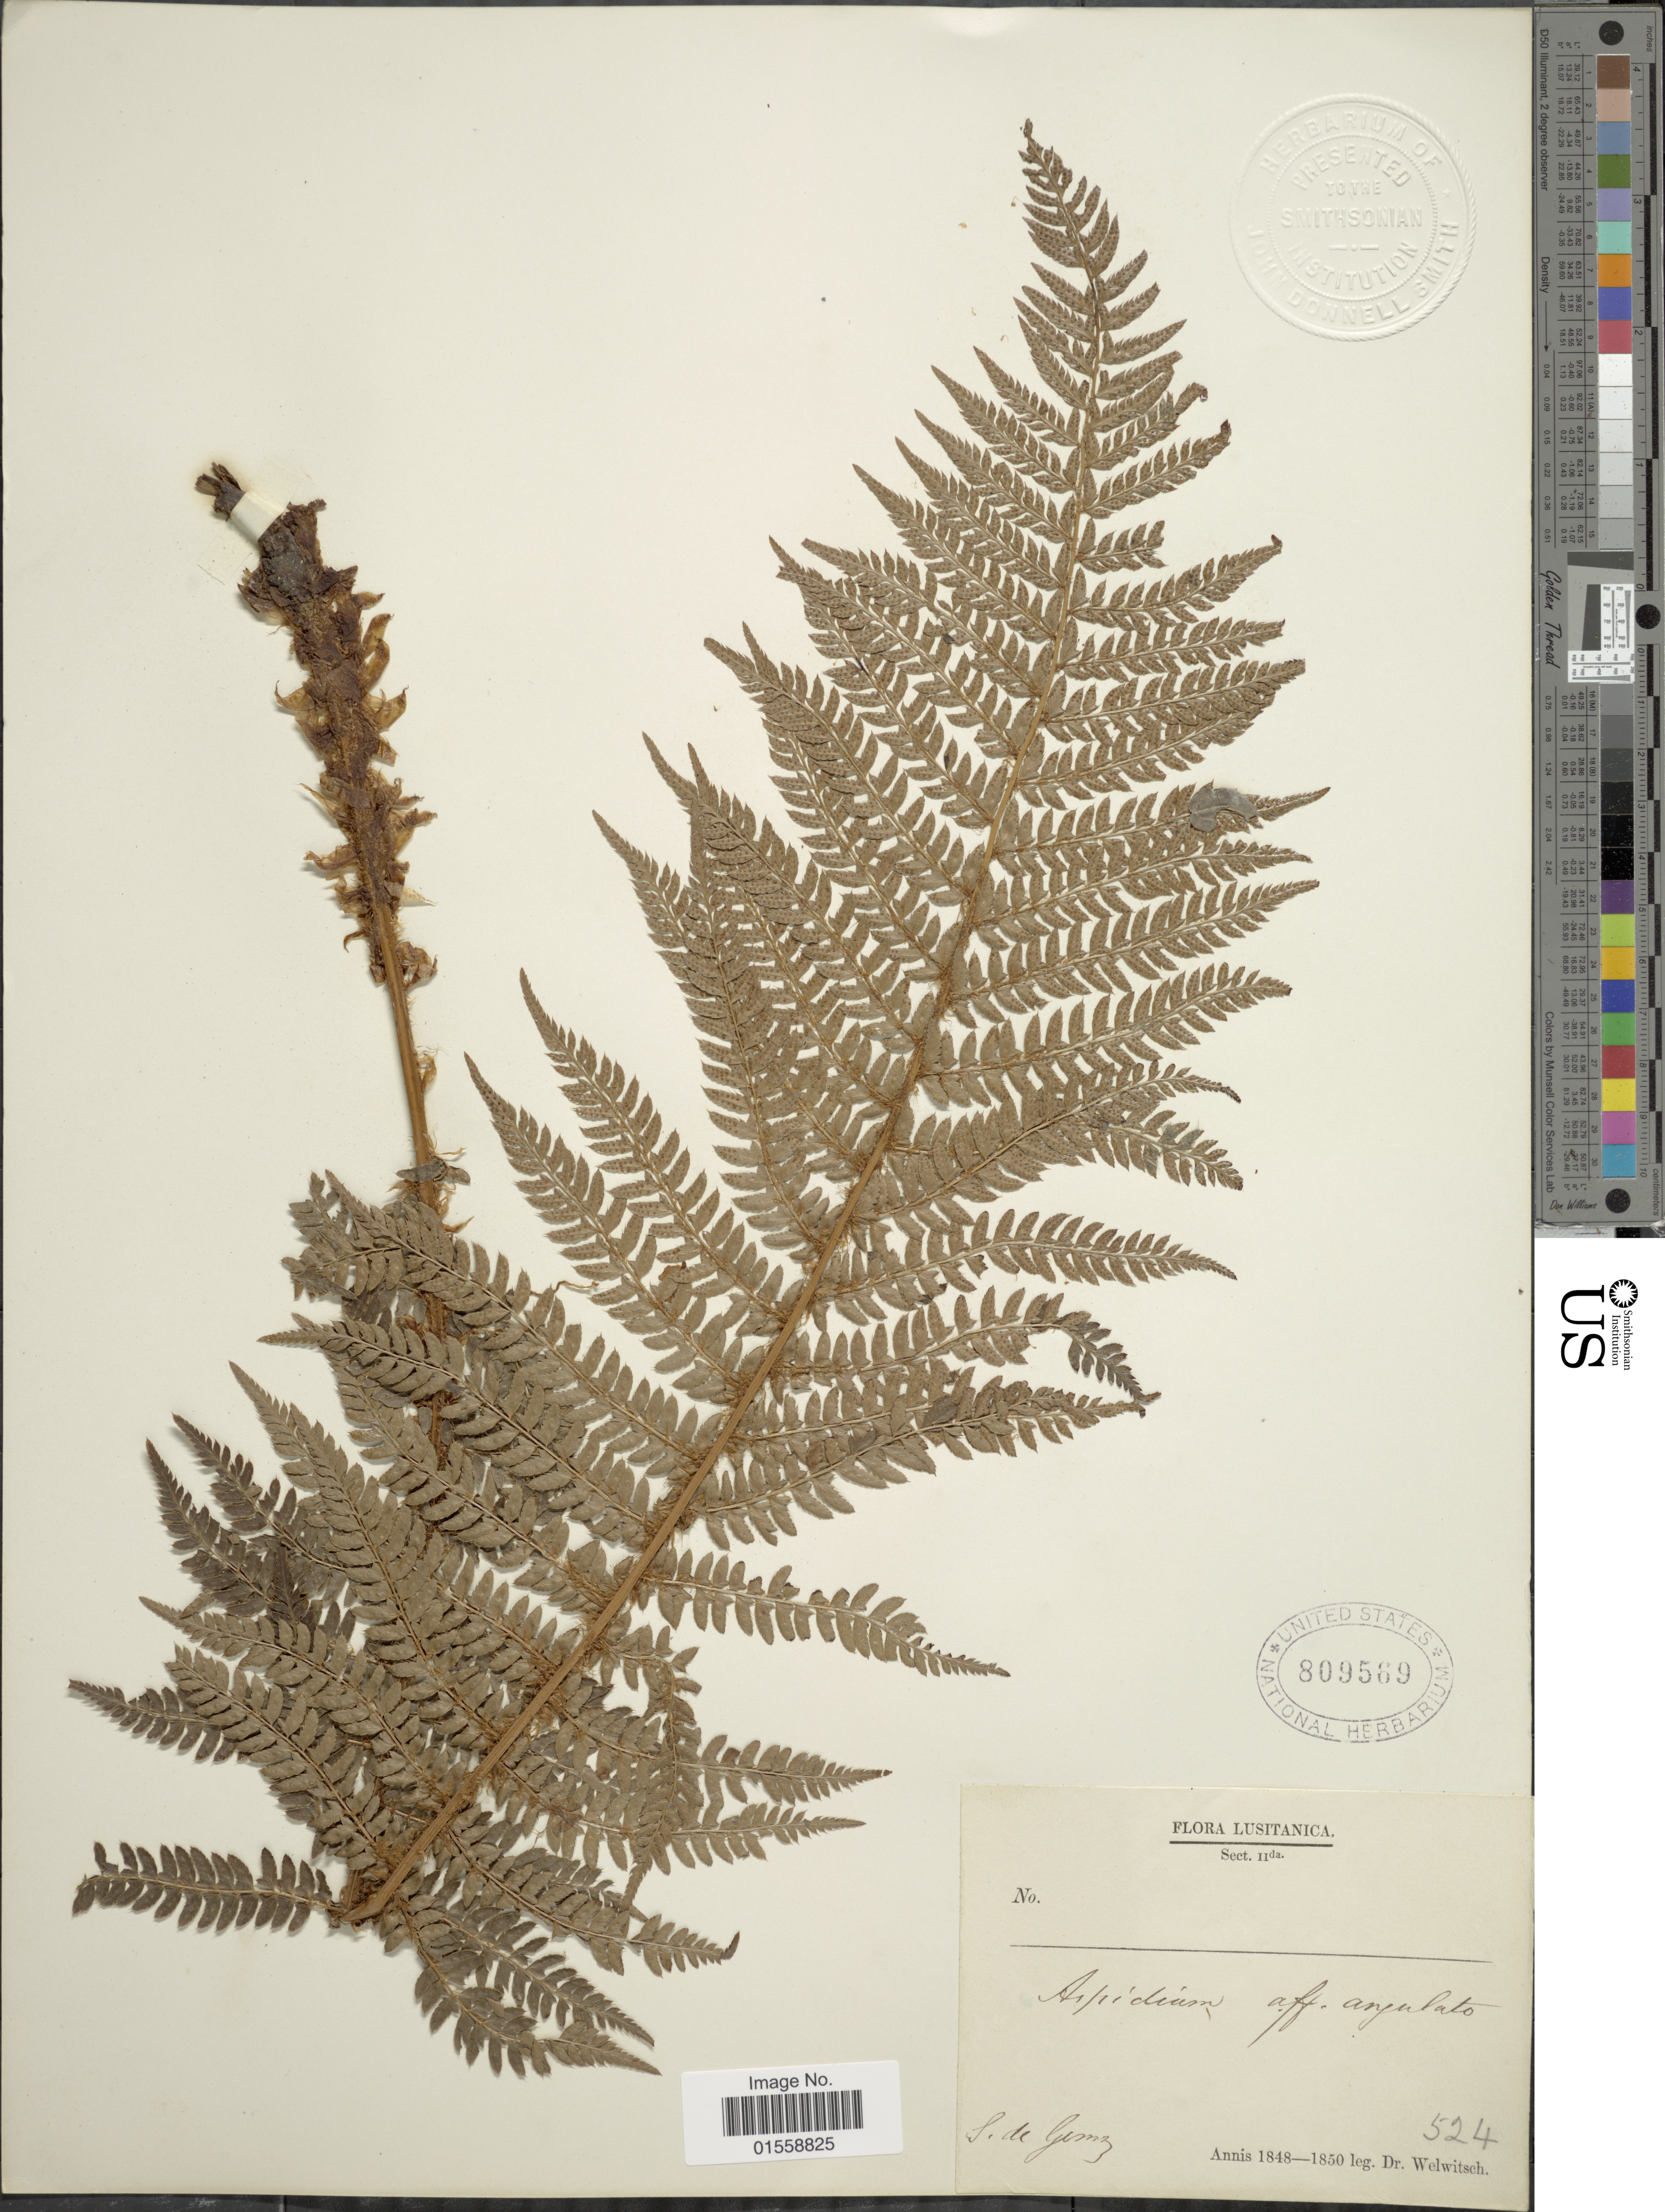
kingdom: Plantae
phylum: Tracheophyta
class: Polypodiopsida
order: Polypodiales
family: Dryopteridaceae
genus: Polystichum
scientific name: Polystichum setiferum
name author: (Forssk.) Moore ex Woynar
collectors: -. Welwitsch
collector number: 524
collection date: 1848/1850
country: Portugal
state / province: Vila Real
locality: Lusitanica, S. de Gemz [interpreted] [Serra do Gerês?]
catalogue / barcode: US 809569